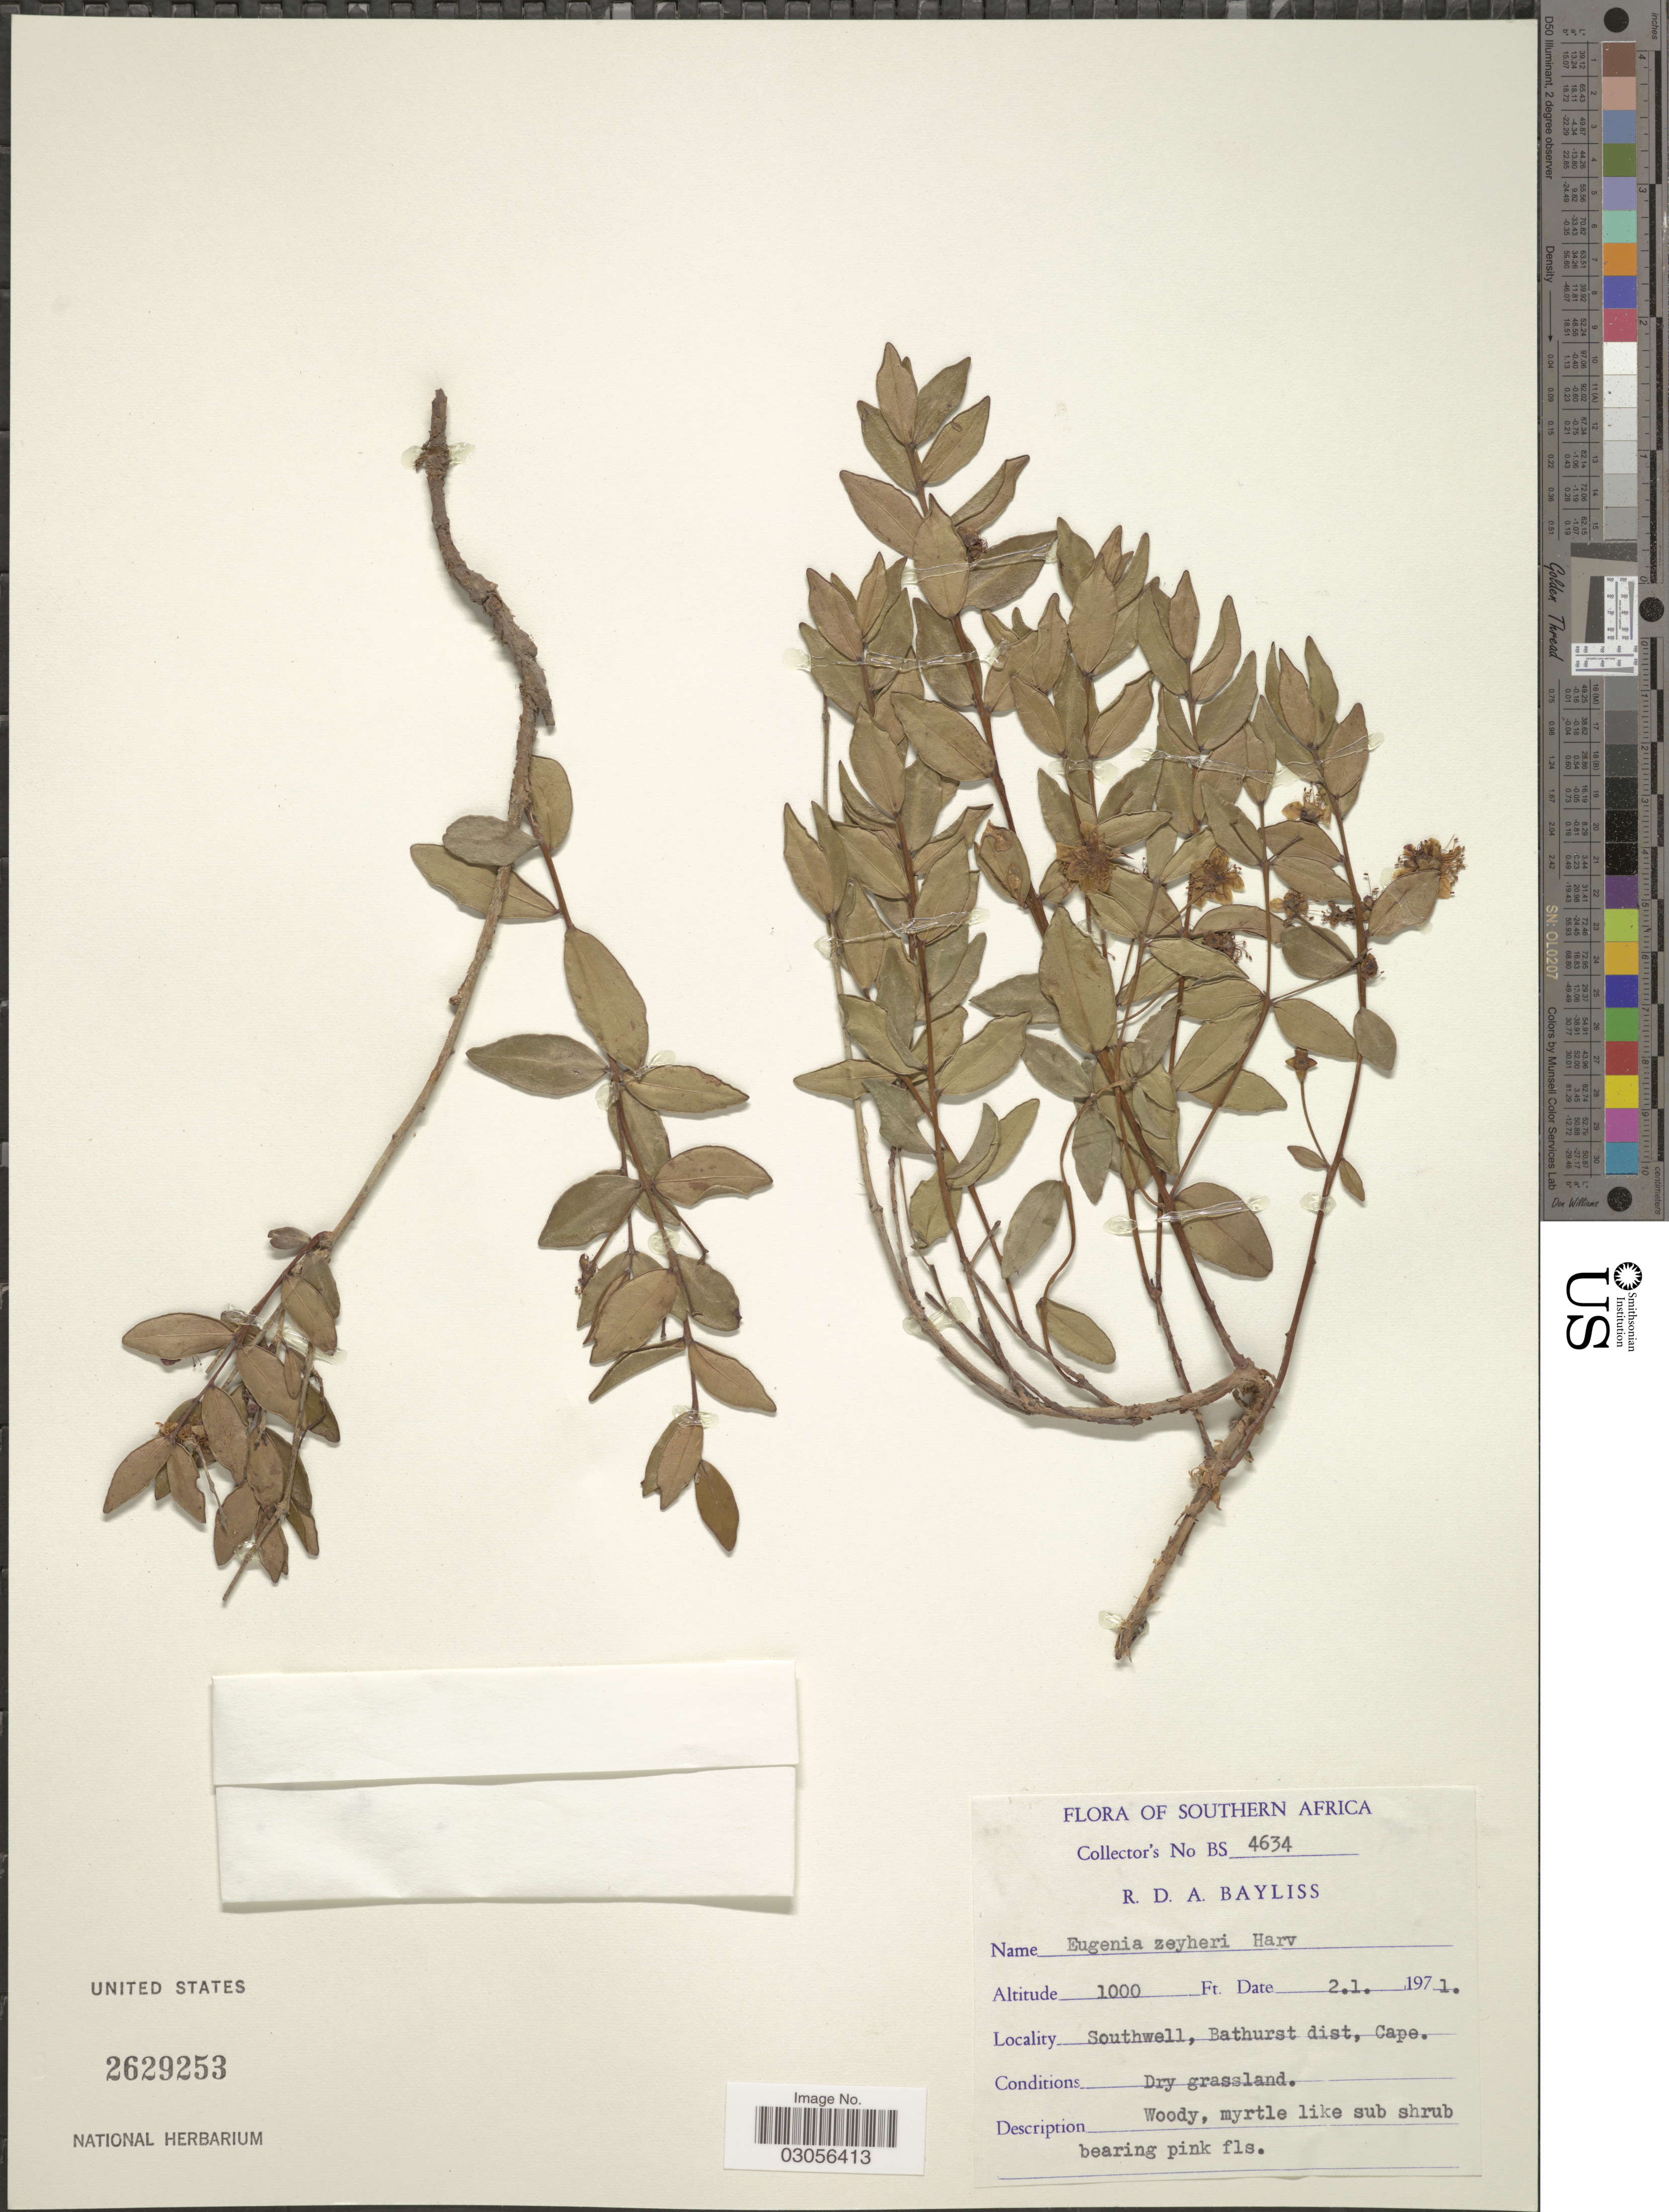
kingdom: Plantae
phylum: Tracheophyta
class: Magnoliopsida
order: Myrtales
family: Myrtaceae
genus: Eugenia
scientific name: Eugenia zeyheri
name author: (Harv.) Harv.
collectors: R. Bayliss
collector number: BS4634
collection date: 1971-01-02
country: South Africa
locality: Southern Africa, Southwell, Bathurst dist, Cape.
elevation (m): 305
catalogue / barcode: US 2629253